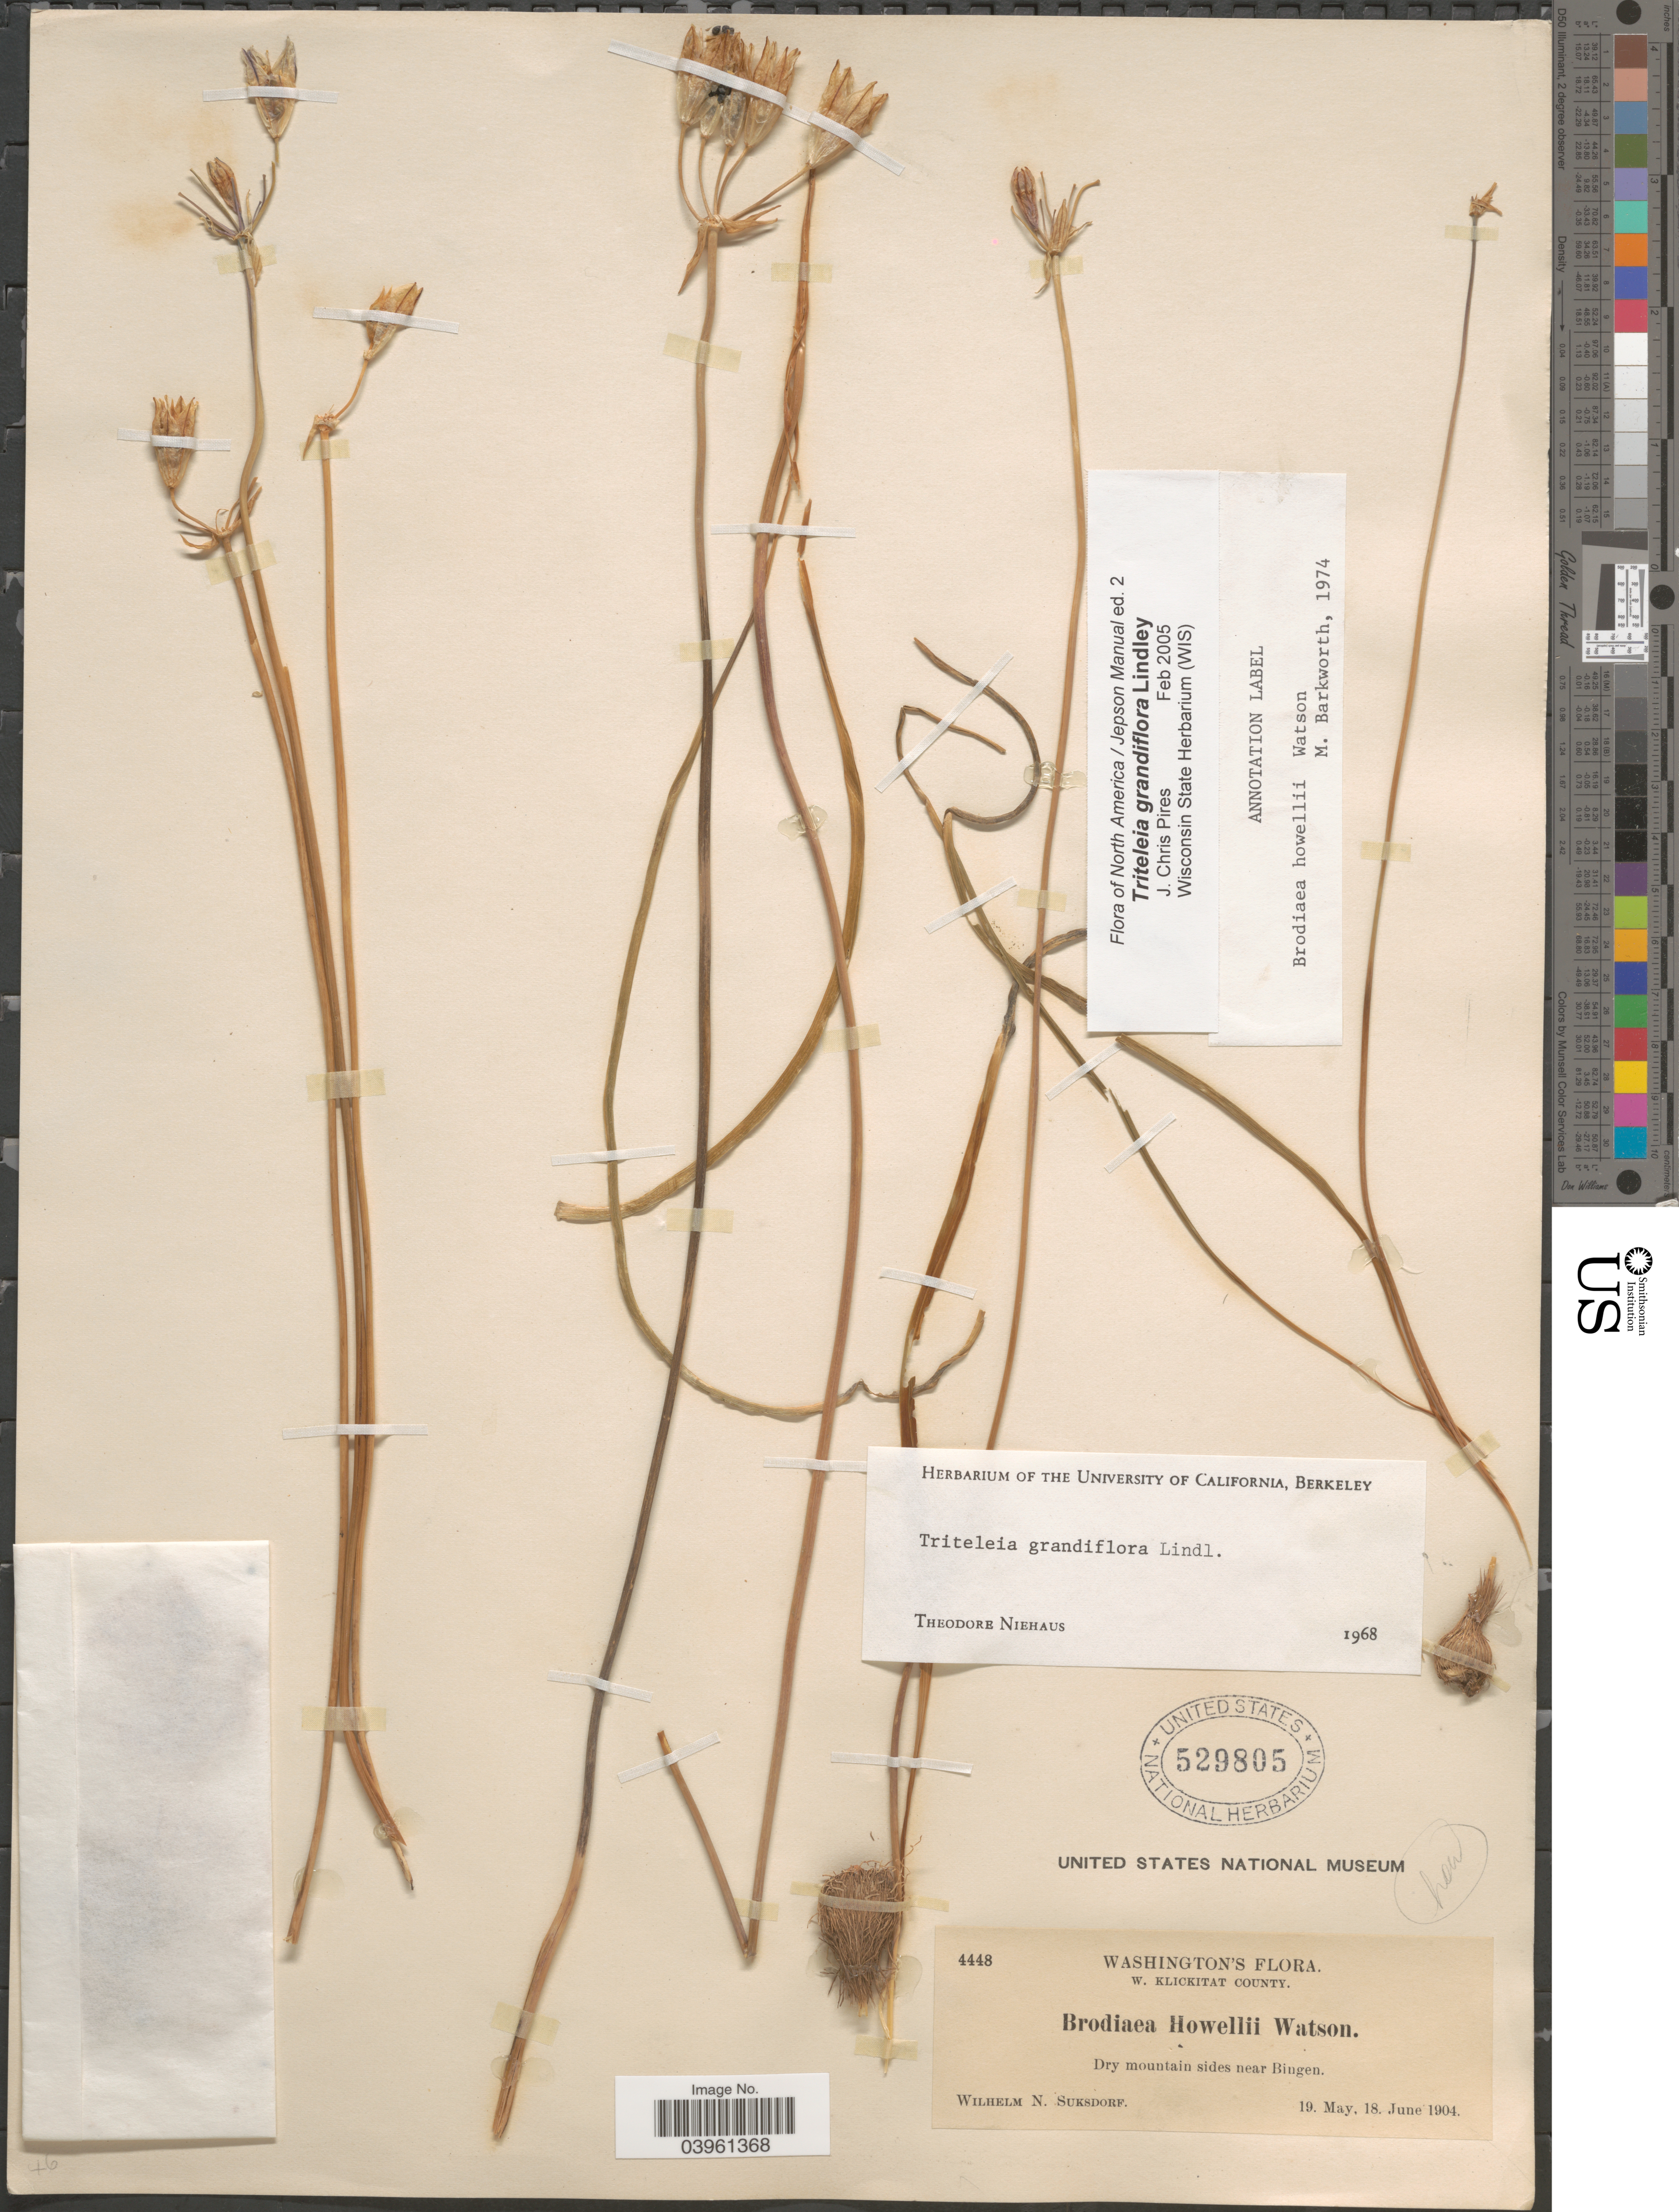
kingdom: Plantae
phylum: Tracheophyta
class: Liliopsida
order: Asparagales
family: Asparagaceae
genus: Triteleia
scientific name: Triteleia grandiflora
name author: Lindl.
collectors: W. N. Suksdorf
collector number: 4448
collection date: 1904-05-19/1904-06-18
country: United States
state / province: Washington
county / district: Klickitat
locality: W. Klickitat County. Dry mountain sides near Bingen.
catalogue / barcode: US 529805